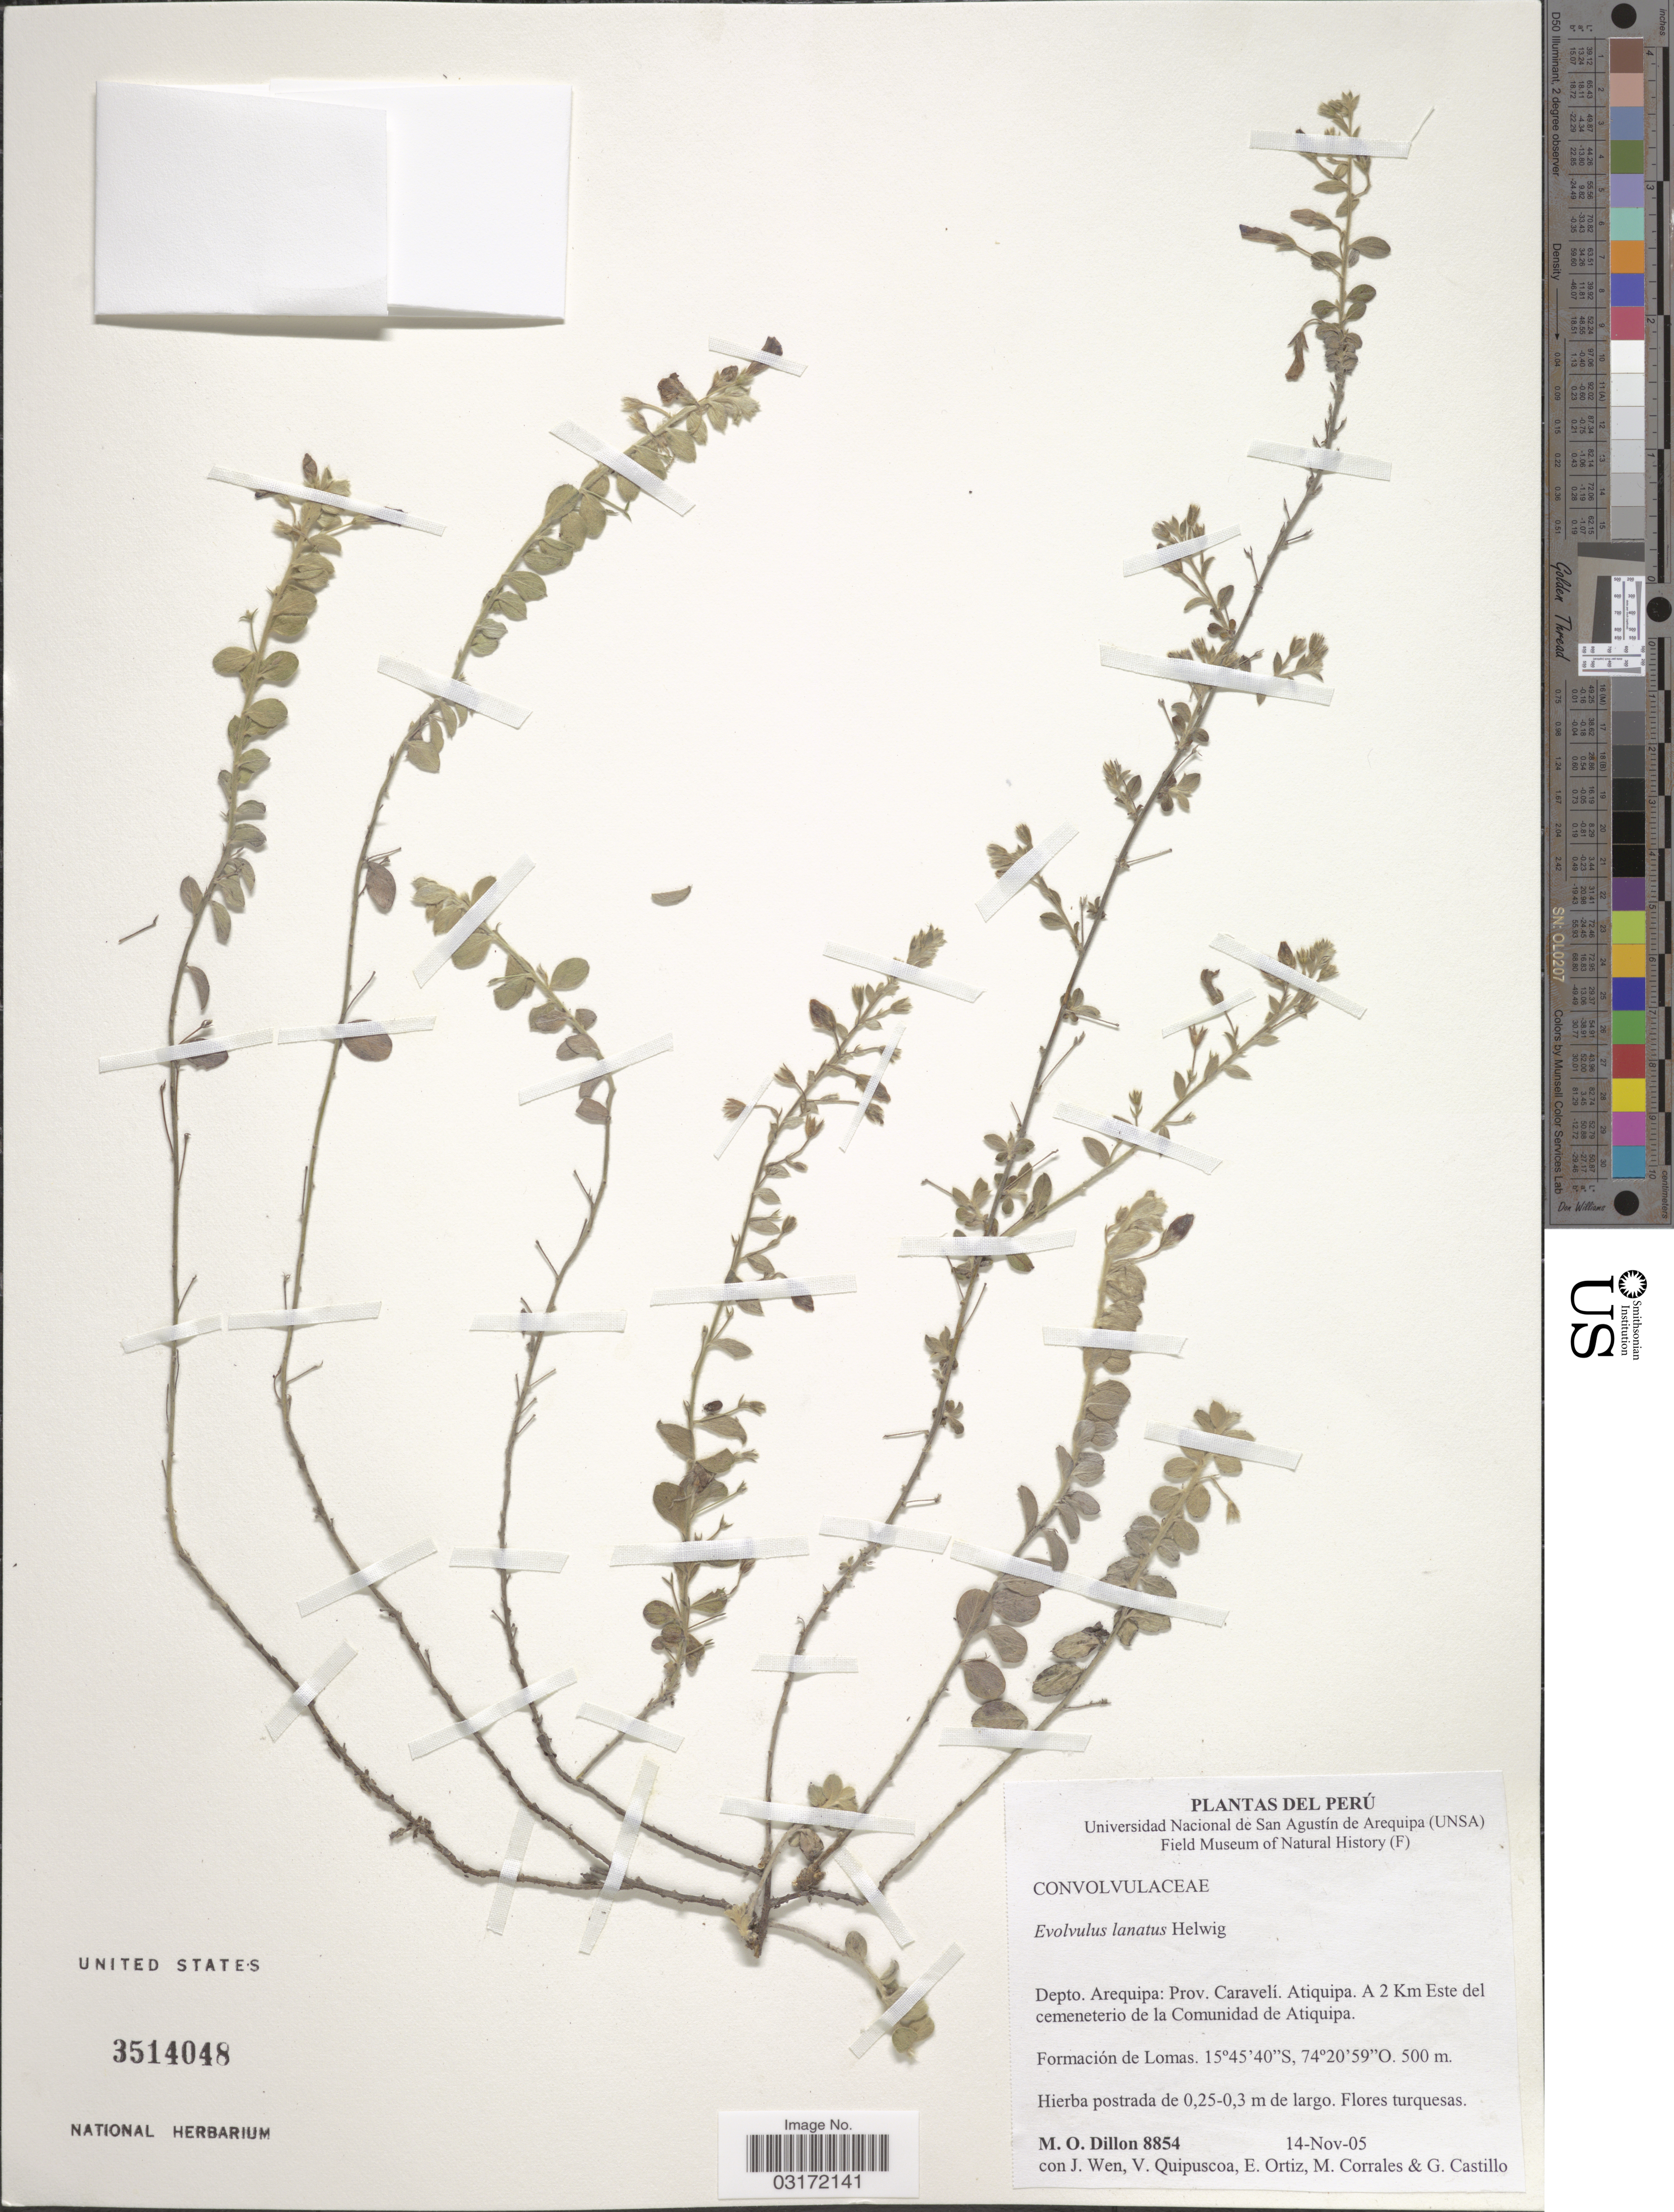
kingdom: Plantae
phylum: Tracheophyta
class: Magnoliopsida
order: Solanales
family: Convolvulaceae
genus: Evolvulus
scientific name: Evolvulus lanatus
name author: Helwig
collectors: M. O. Dillon, J. Wen, V. Quipuscoa, E. Ortiz & et al.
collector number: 8854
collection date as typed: Transcribed d/m/y: 14/11/5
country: Peru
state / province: Arequipa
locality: Depto. Arequipa: Prov. Caravelí. Atiquipa. A 2 Km Este del cemeneterio de la Comunidad de Atiquipa.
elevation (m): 500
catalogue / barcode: US 3514048